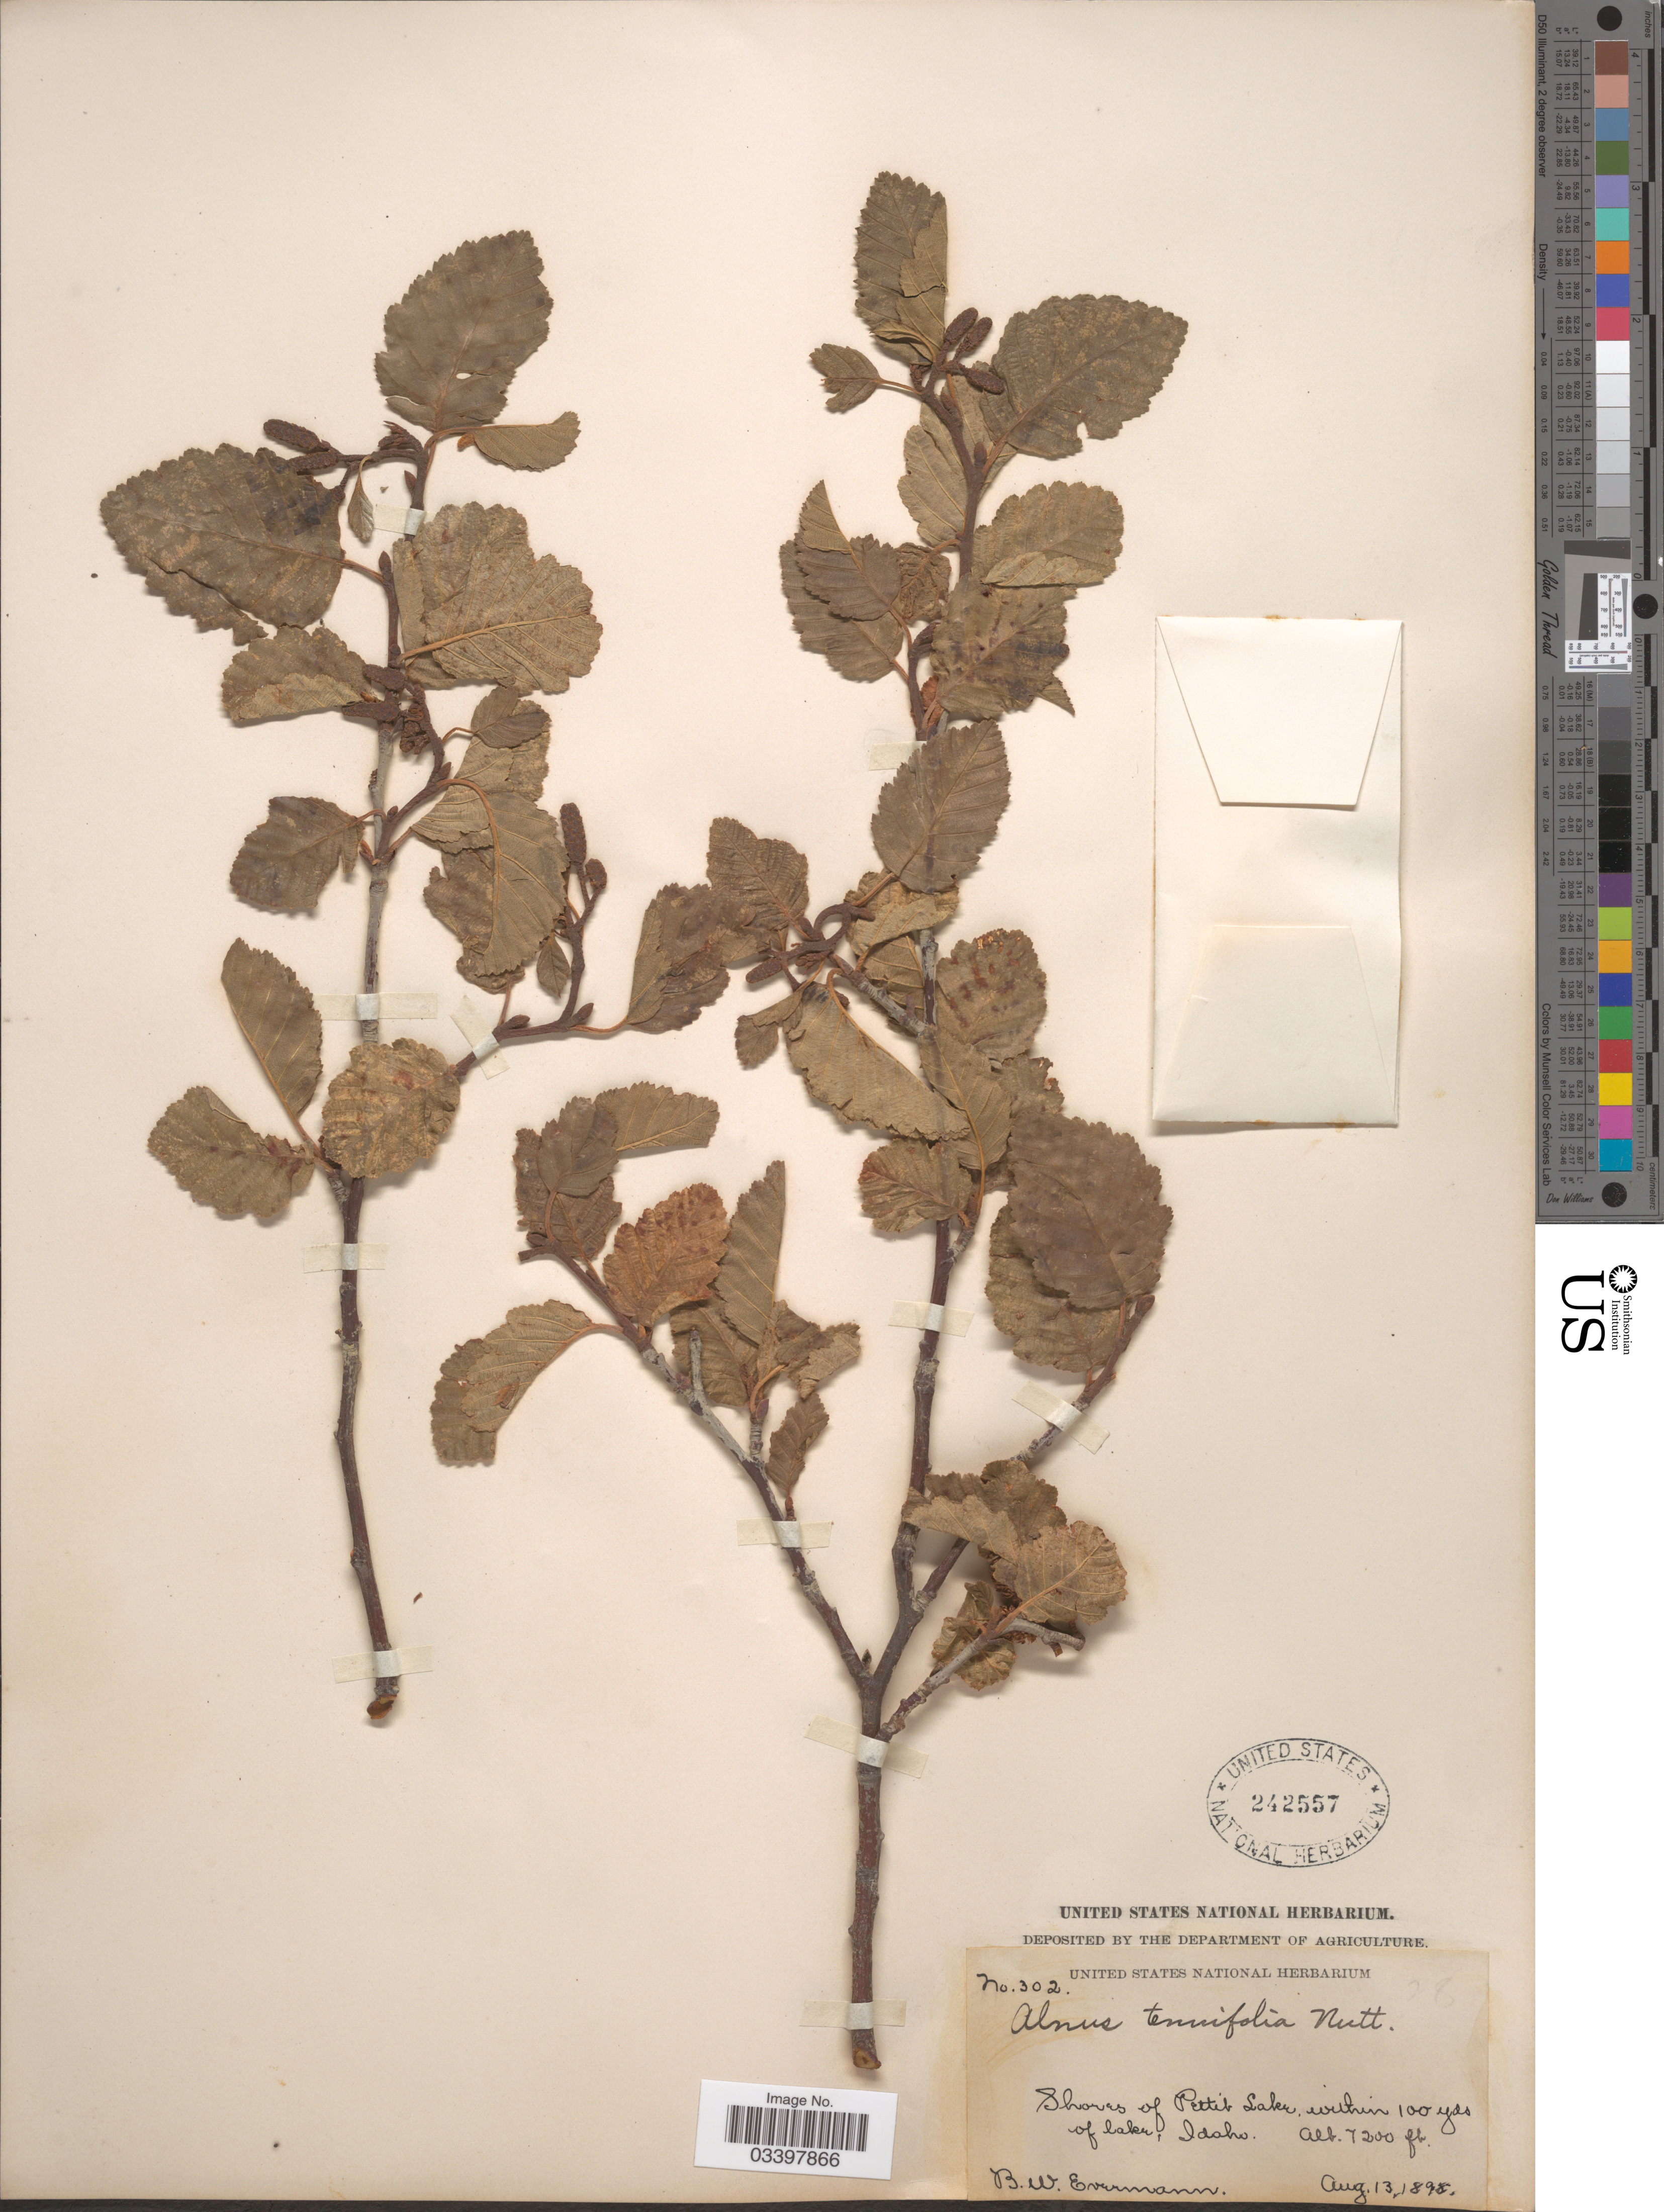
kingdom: Plantae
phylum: Tracheophyta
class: Magnoliopsida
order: Fagales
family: Betulaceae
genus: Alnus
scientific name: Alnus incana subsp. tenuifolia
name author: (Nutt.) Breitung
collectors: B. W. Evermann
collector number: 302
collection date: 1895-08-13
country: United States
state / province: Idaho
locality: Shores of Pettit Lake, within 100 yds of lake.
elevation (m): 2195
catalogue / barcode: US 242557